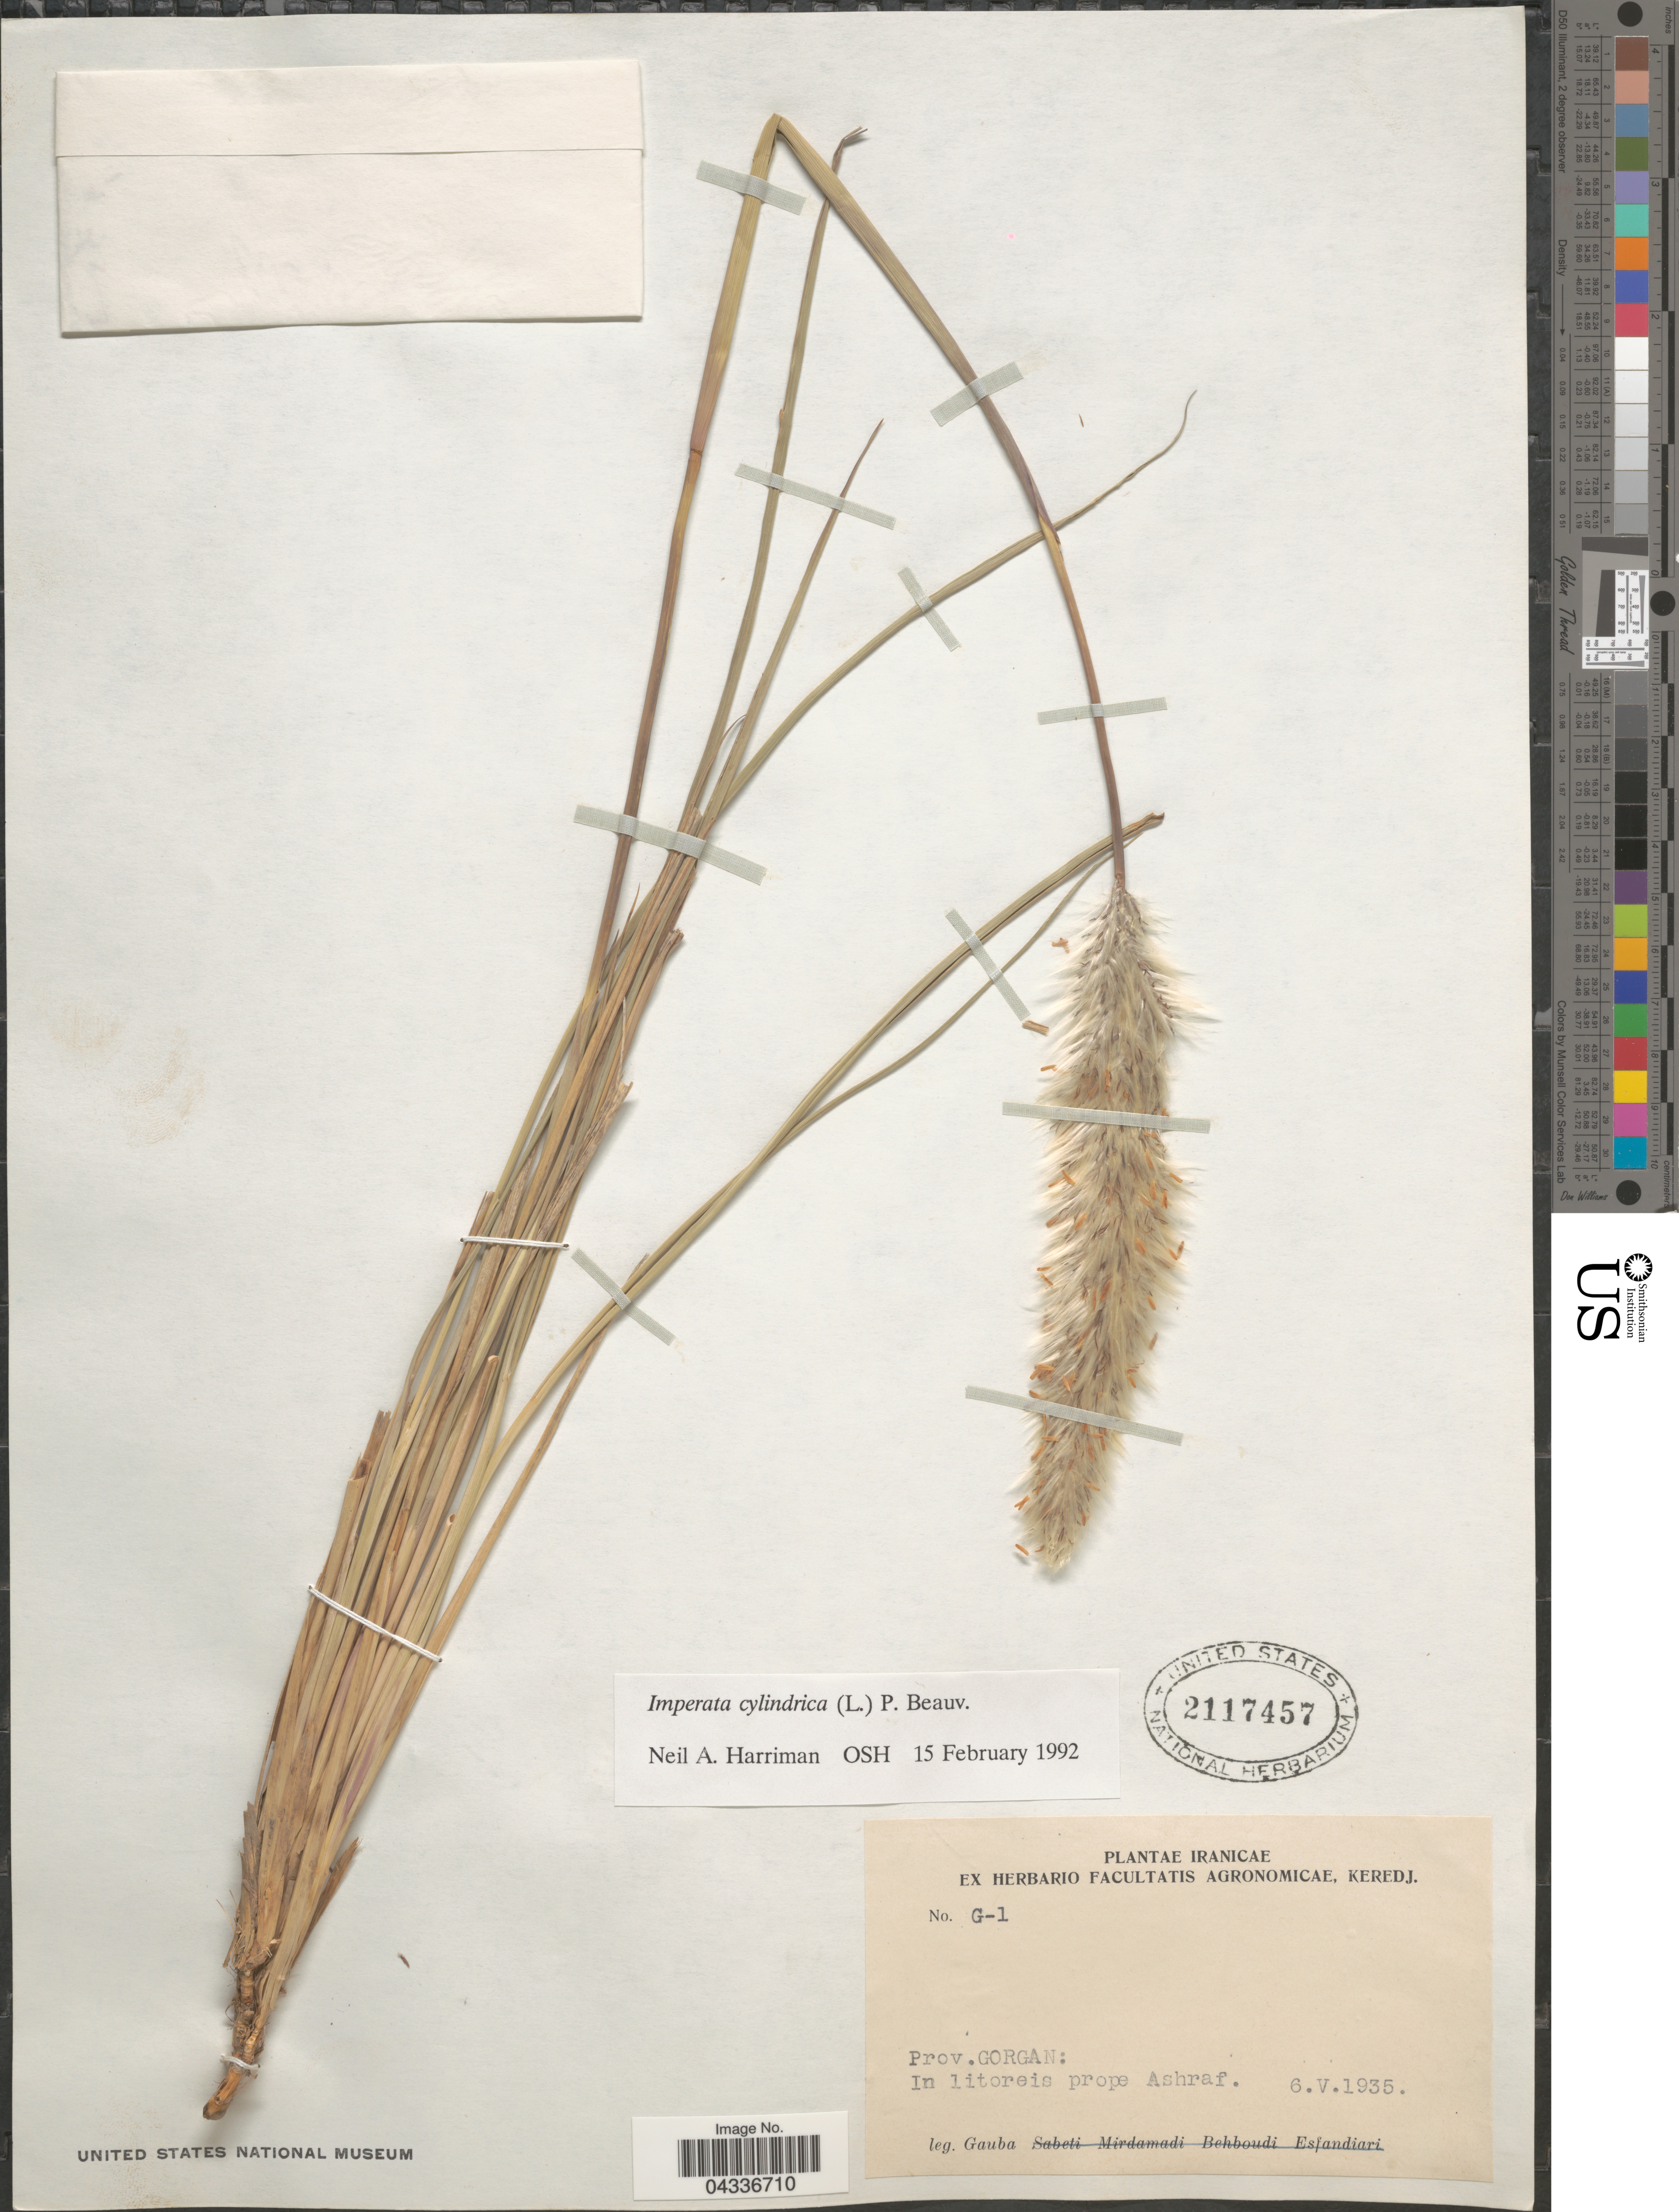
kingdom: Plantae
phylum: Tracheophyta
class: Liliopsida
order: Poales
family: Poaceae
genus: Imperata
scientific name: Imperata cylindrica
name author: (L.) P. Beauv.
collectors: Gauba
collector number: G-1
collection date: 1935-05-06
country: Iran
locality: Iranicae. Prov.Gorgan: In litoreis prope Ashraf.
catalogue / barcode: US 2117457